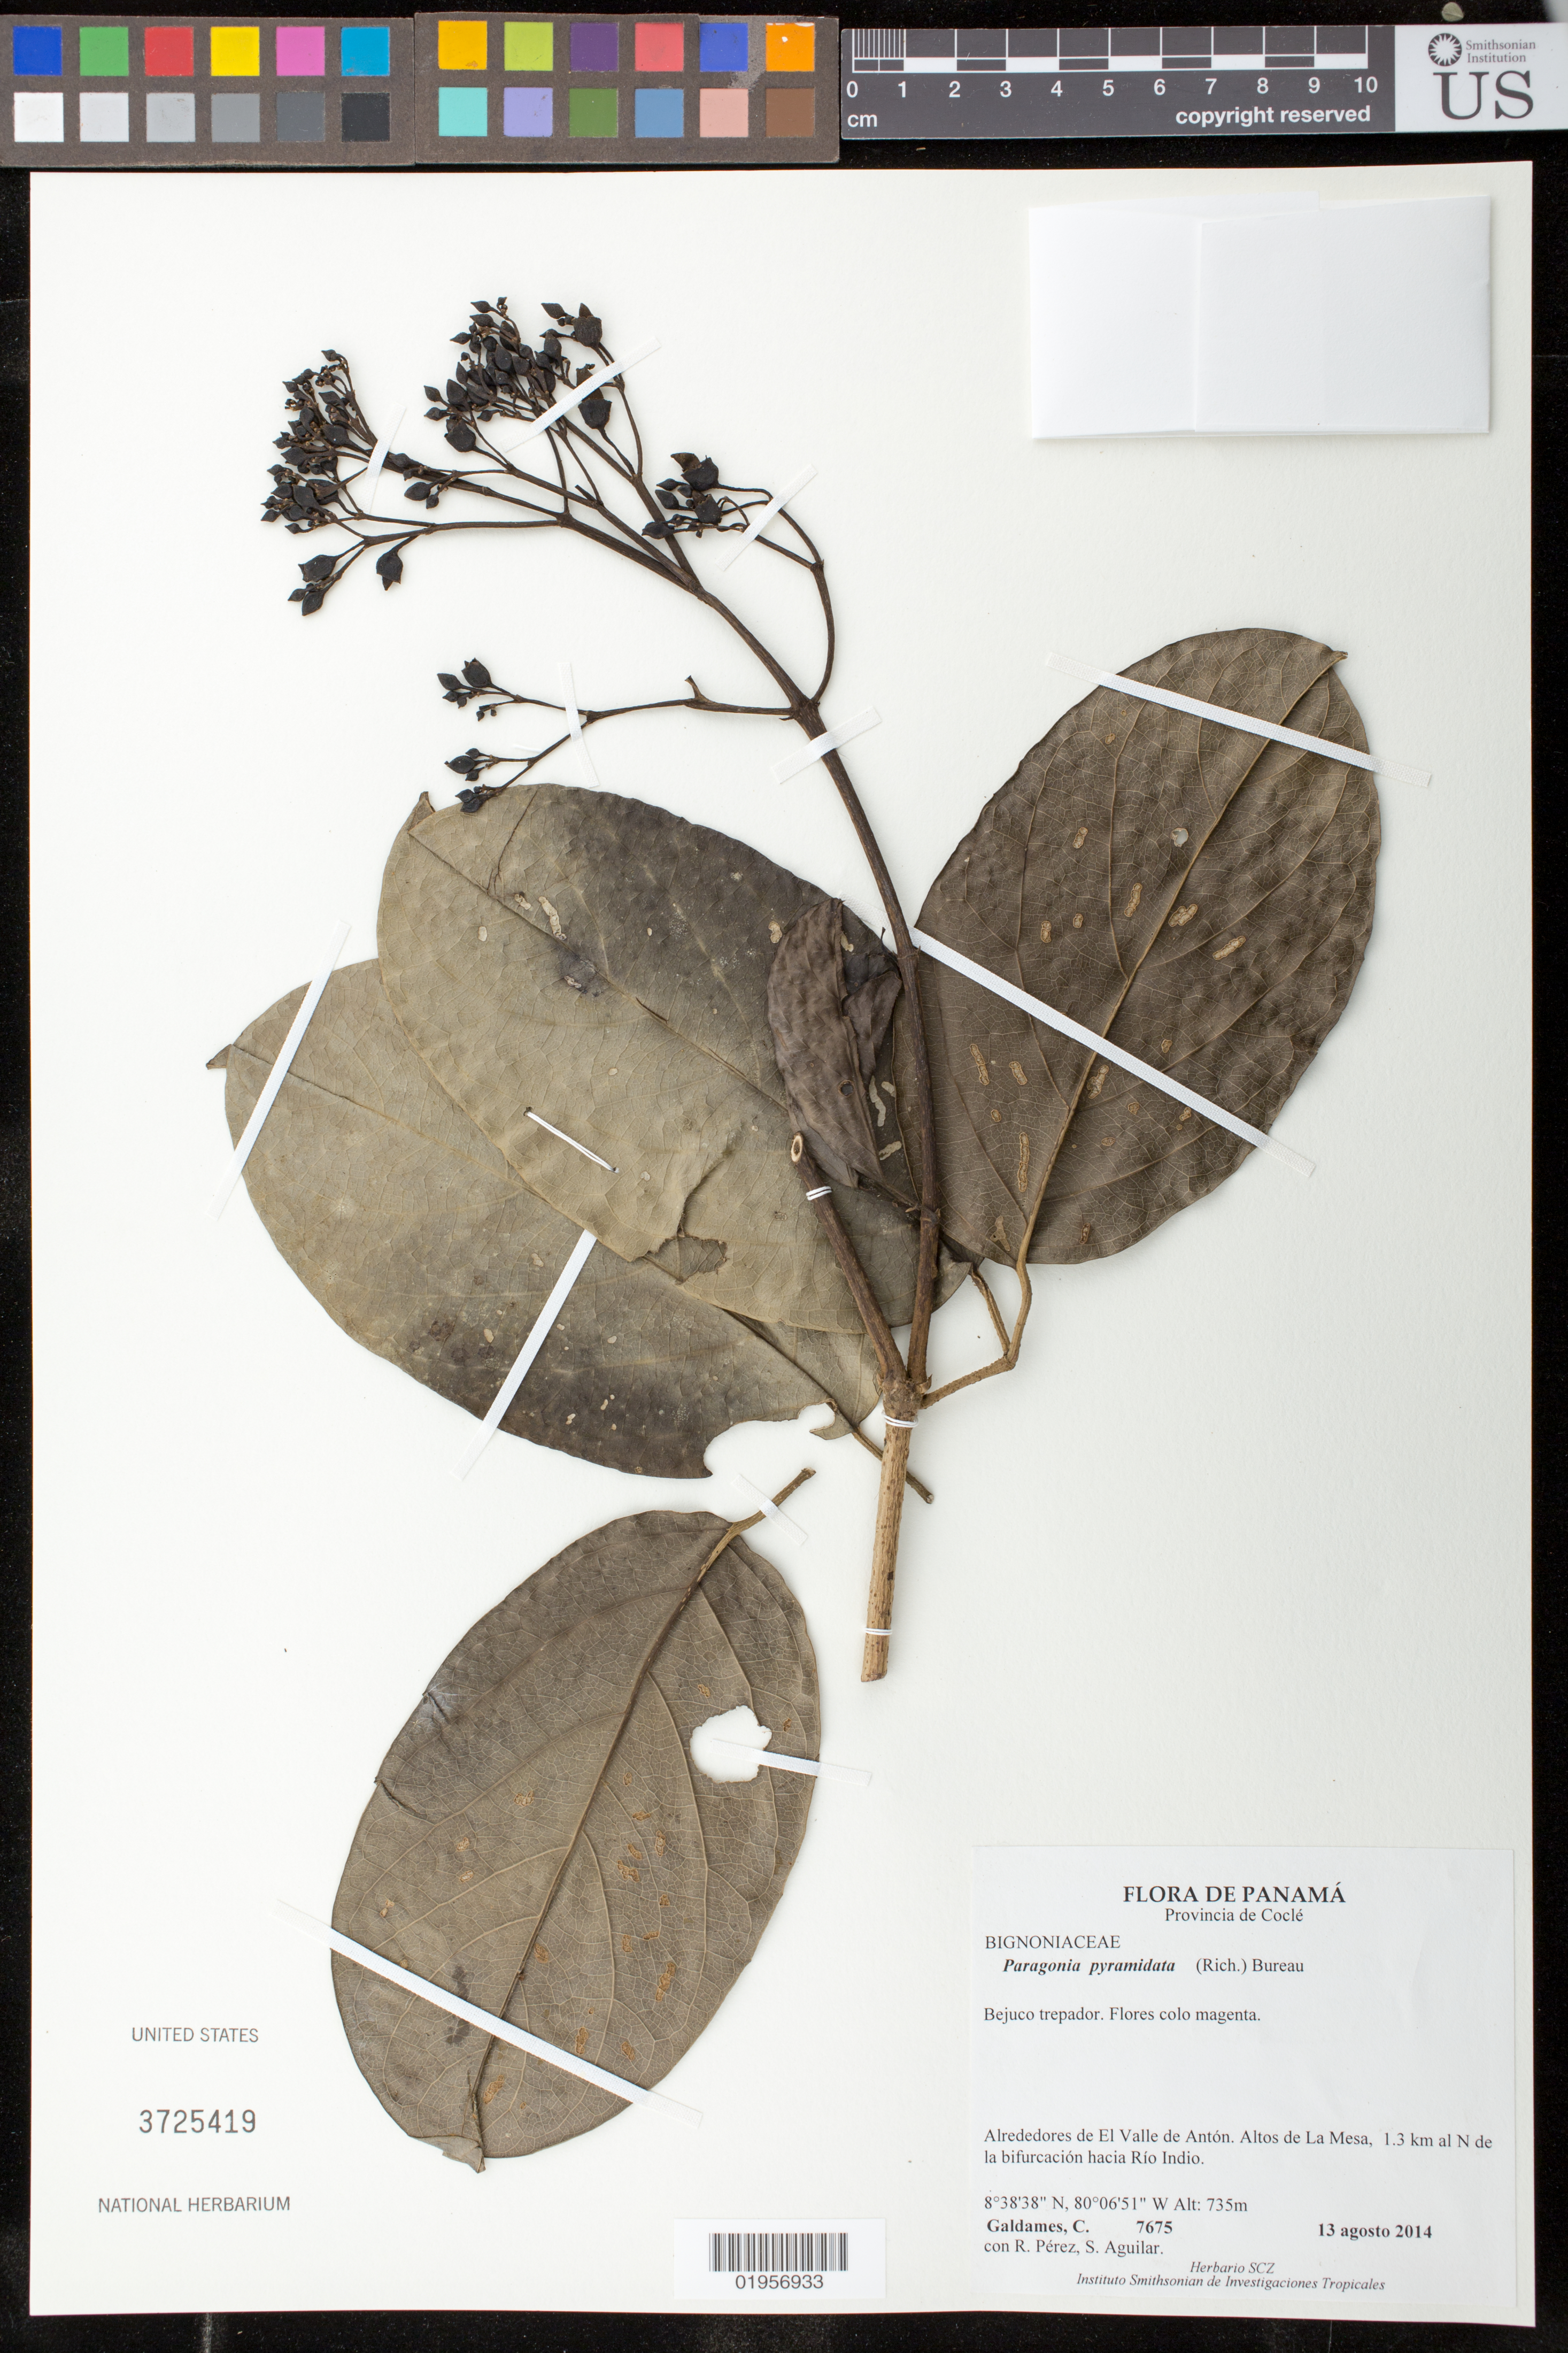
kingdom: Plantae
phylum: Tracheophyta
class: Magnoliopsida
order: Lamiales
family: Bignoniaceae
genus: Tanaecium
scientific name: Tanaecium pyramidatum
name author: (Rich.) L.G. Lohmann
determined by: Strong, Mark T., (BOT), Smithsonian Institution - National Museum of Natural History (UNITED STATES)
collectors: C. Galdames, R. Perez & S. Aguilar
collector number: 7675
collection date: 2014-08-13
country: Panama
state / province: Coclé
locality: El Valle de Antón. Altos de La Mesa, 1.3 km al N de la bifurcación hacia Río Indio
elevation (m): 735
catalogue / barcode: US 3725419